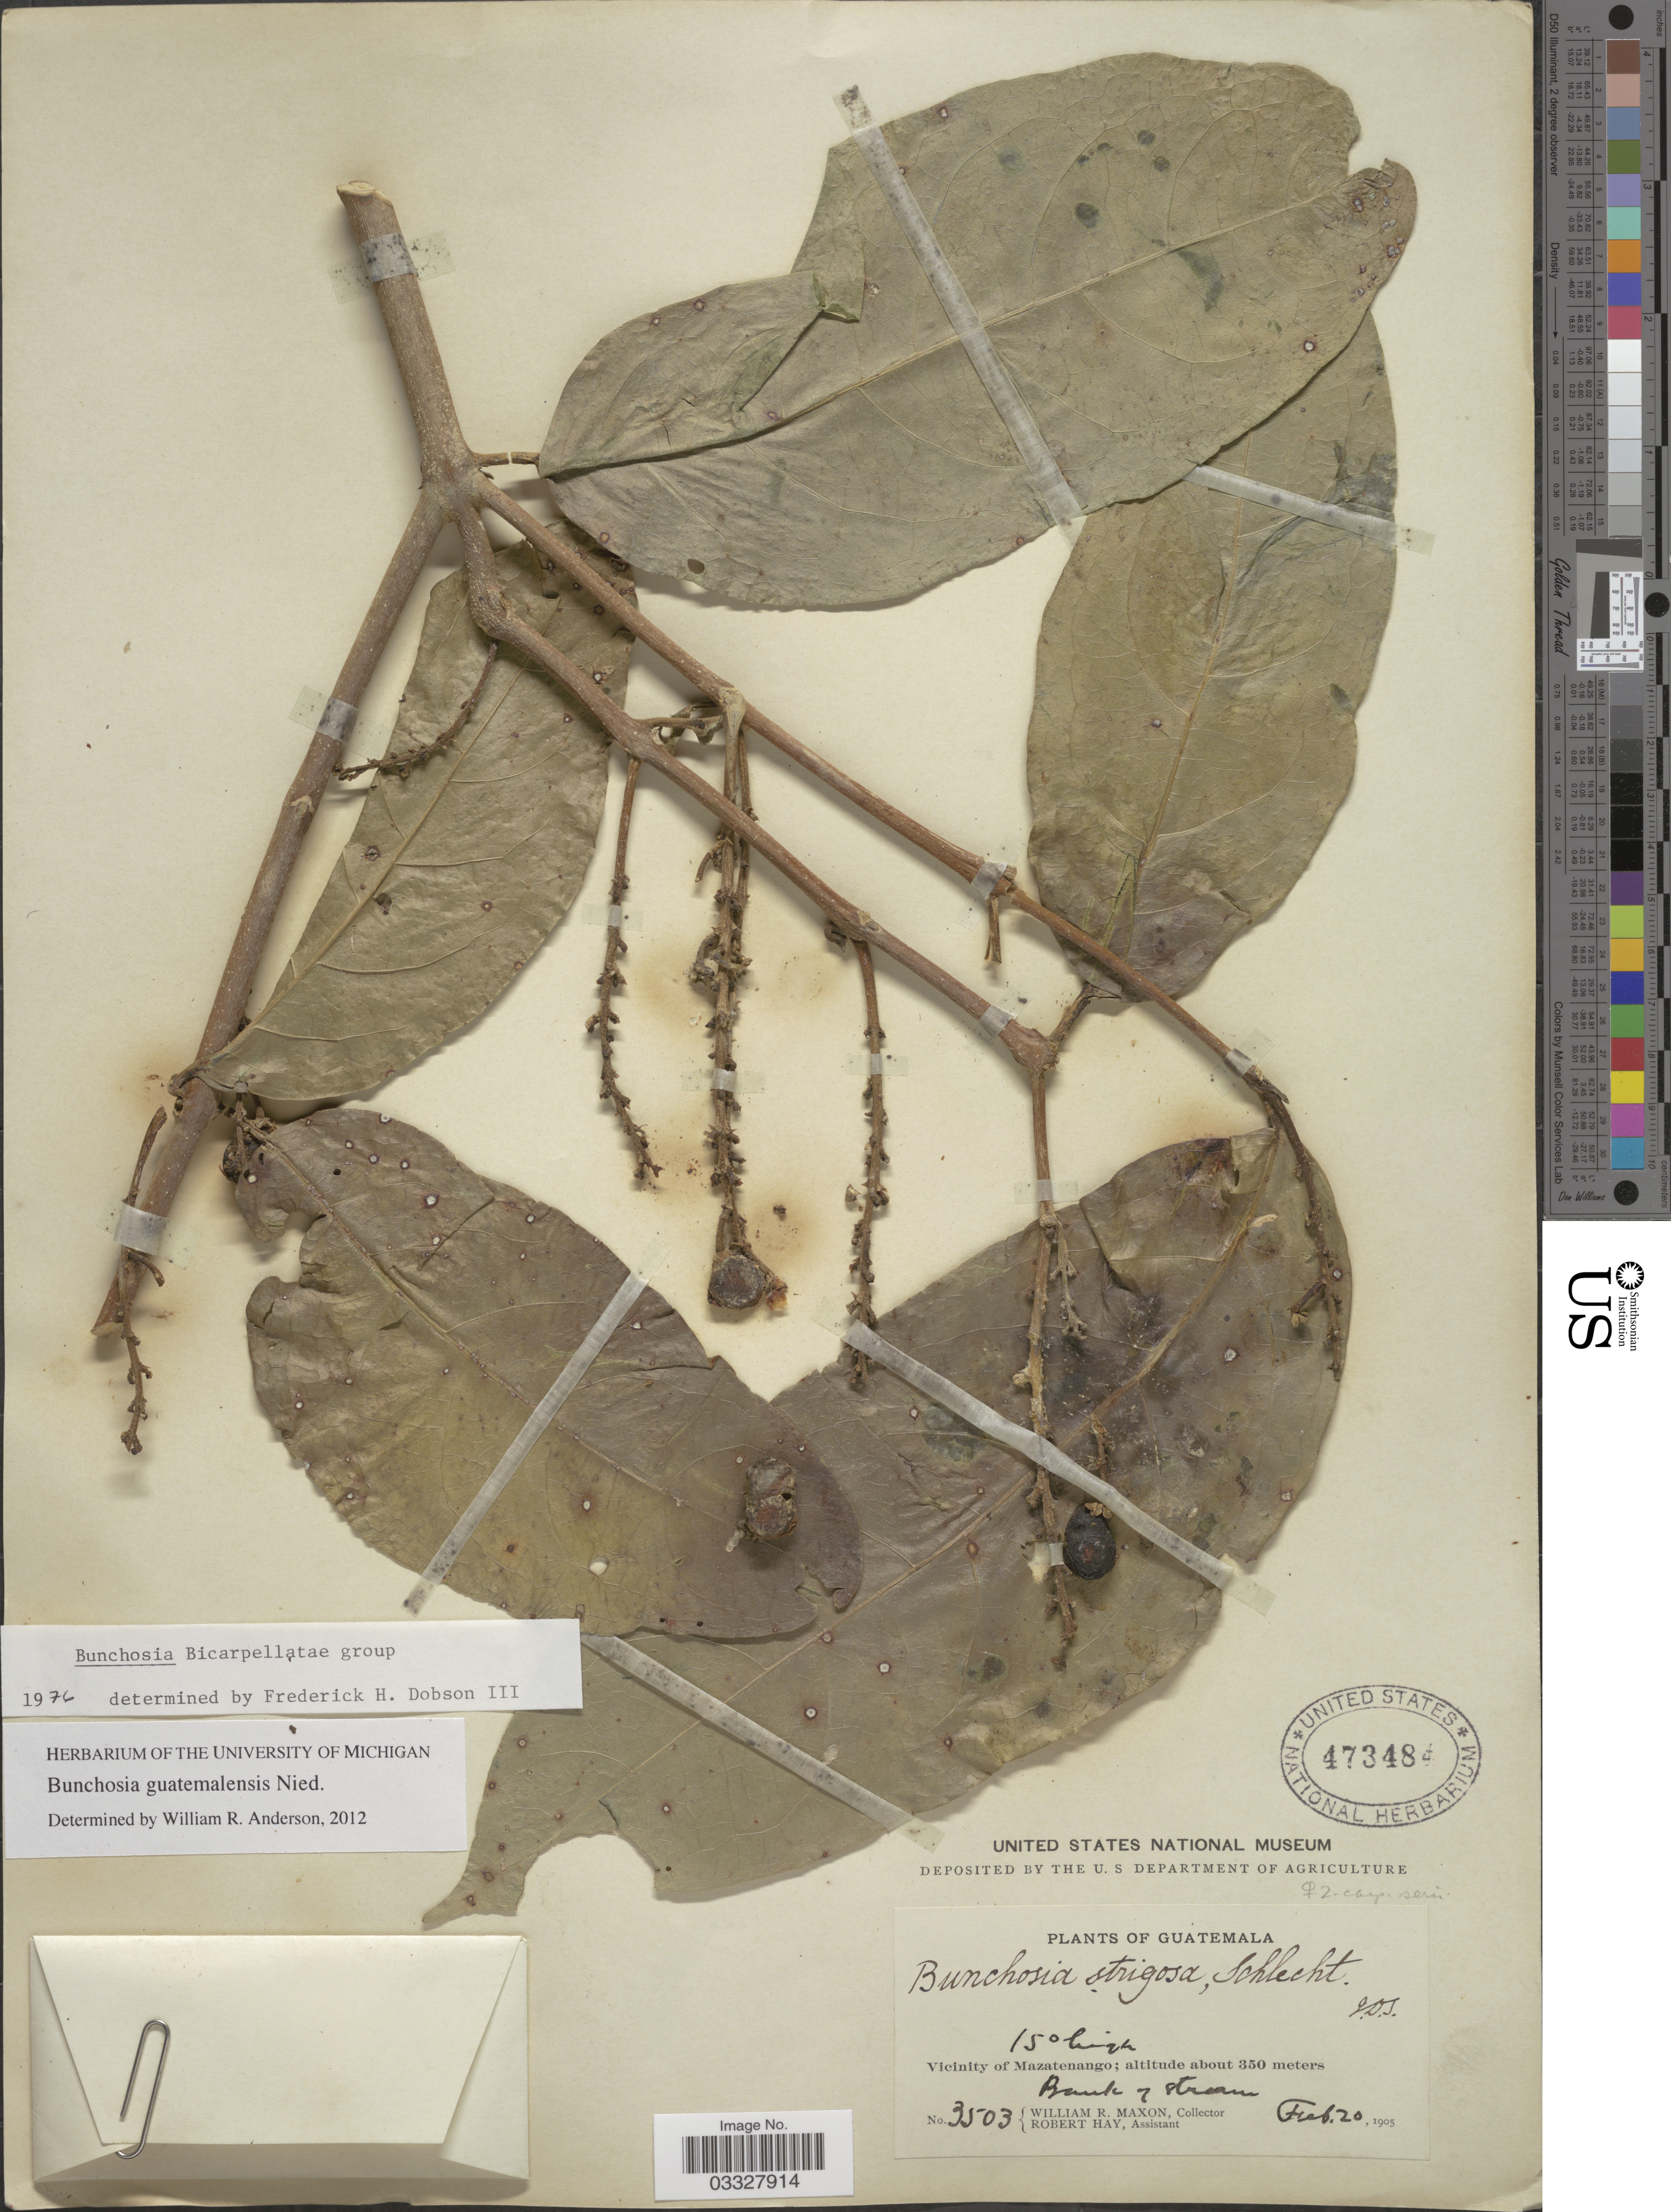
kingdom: Plantae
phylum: Tracheophyta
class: Magnoliopsida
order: Malpighiales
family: Malpighiaceae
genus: Bunchosia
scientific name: Bunchosia guatemalensis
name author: Nied.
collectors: W. R. Maxon & R. H. Hay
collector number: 3503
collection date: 1905-02-20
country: Guatemala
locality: Vicinity of Mazatenango.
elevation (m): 350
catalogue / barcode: US 473484